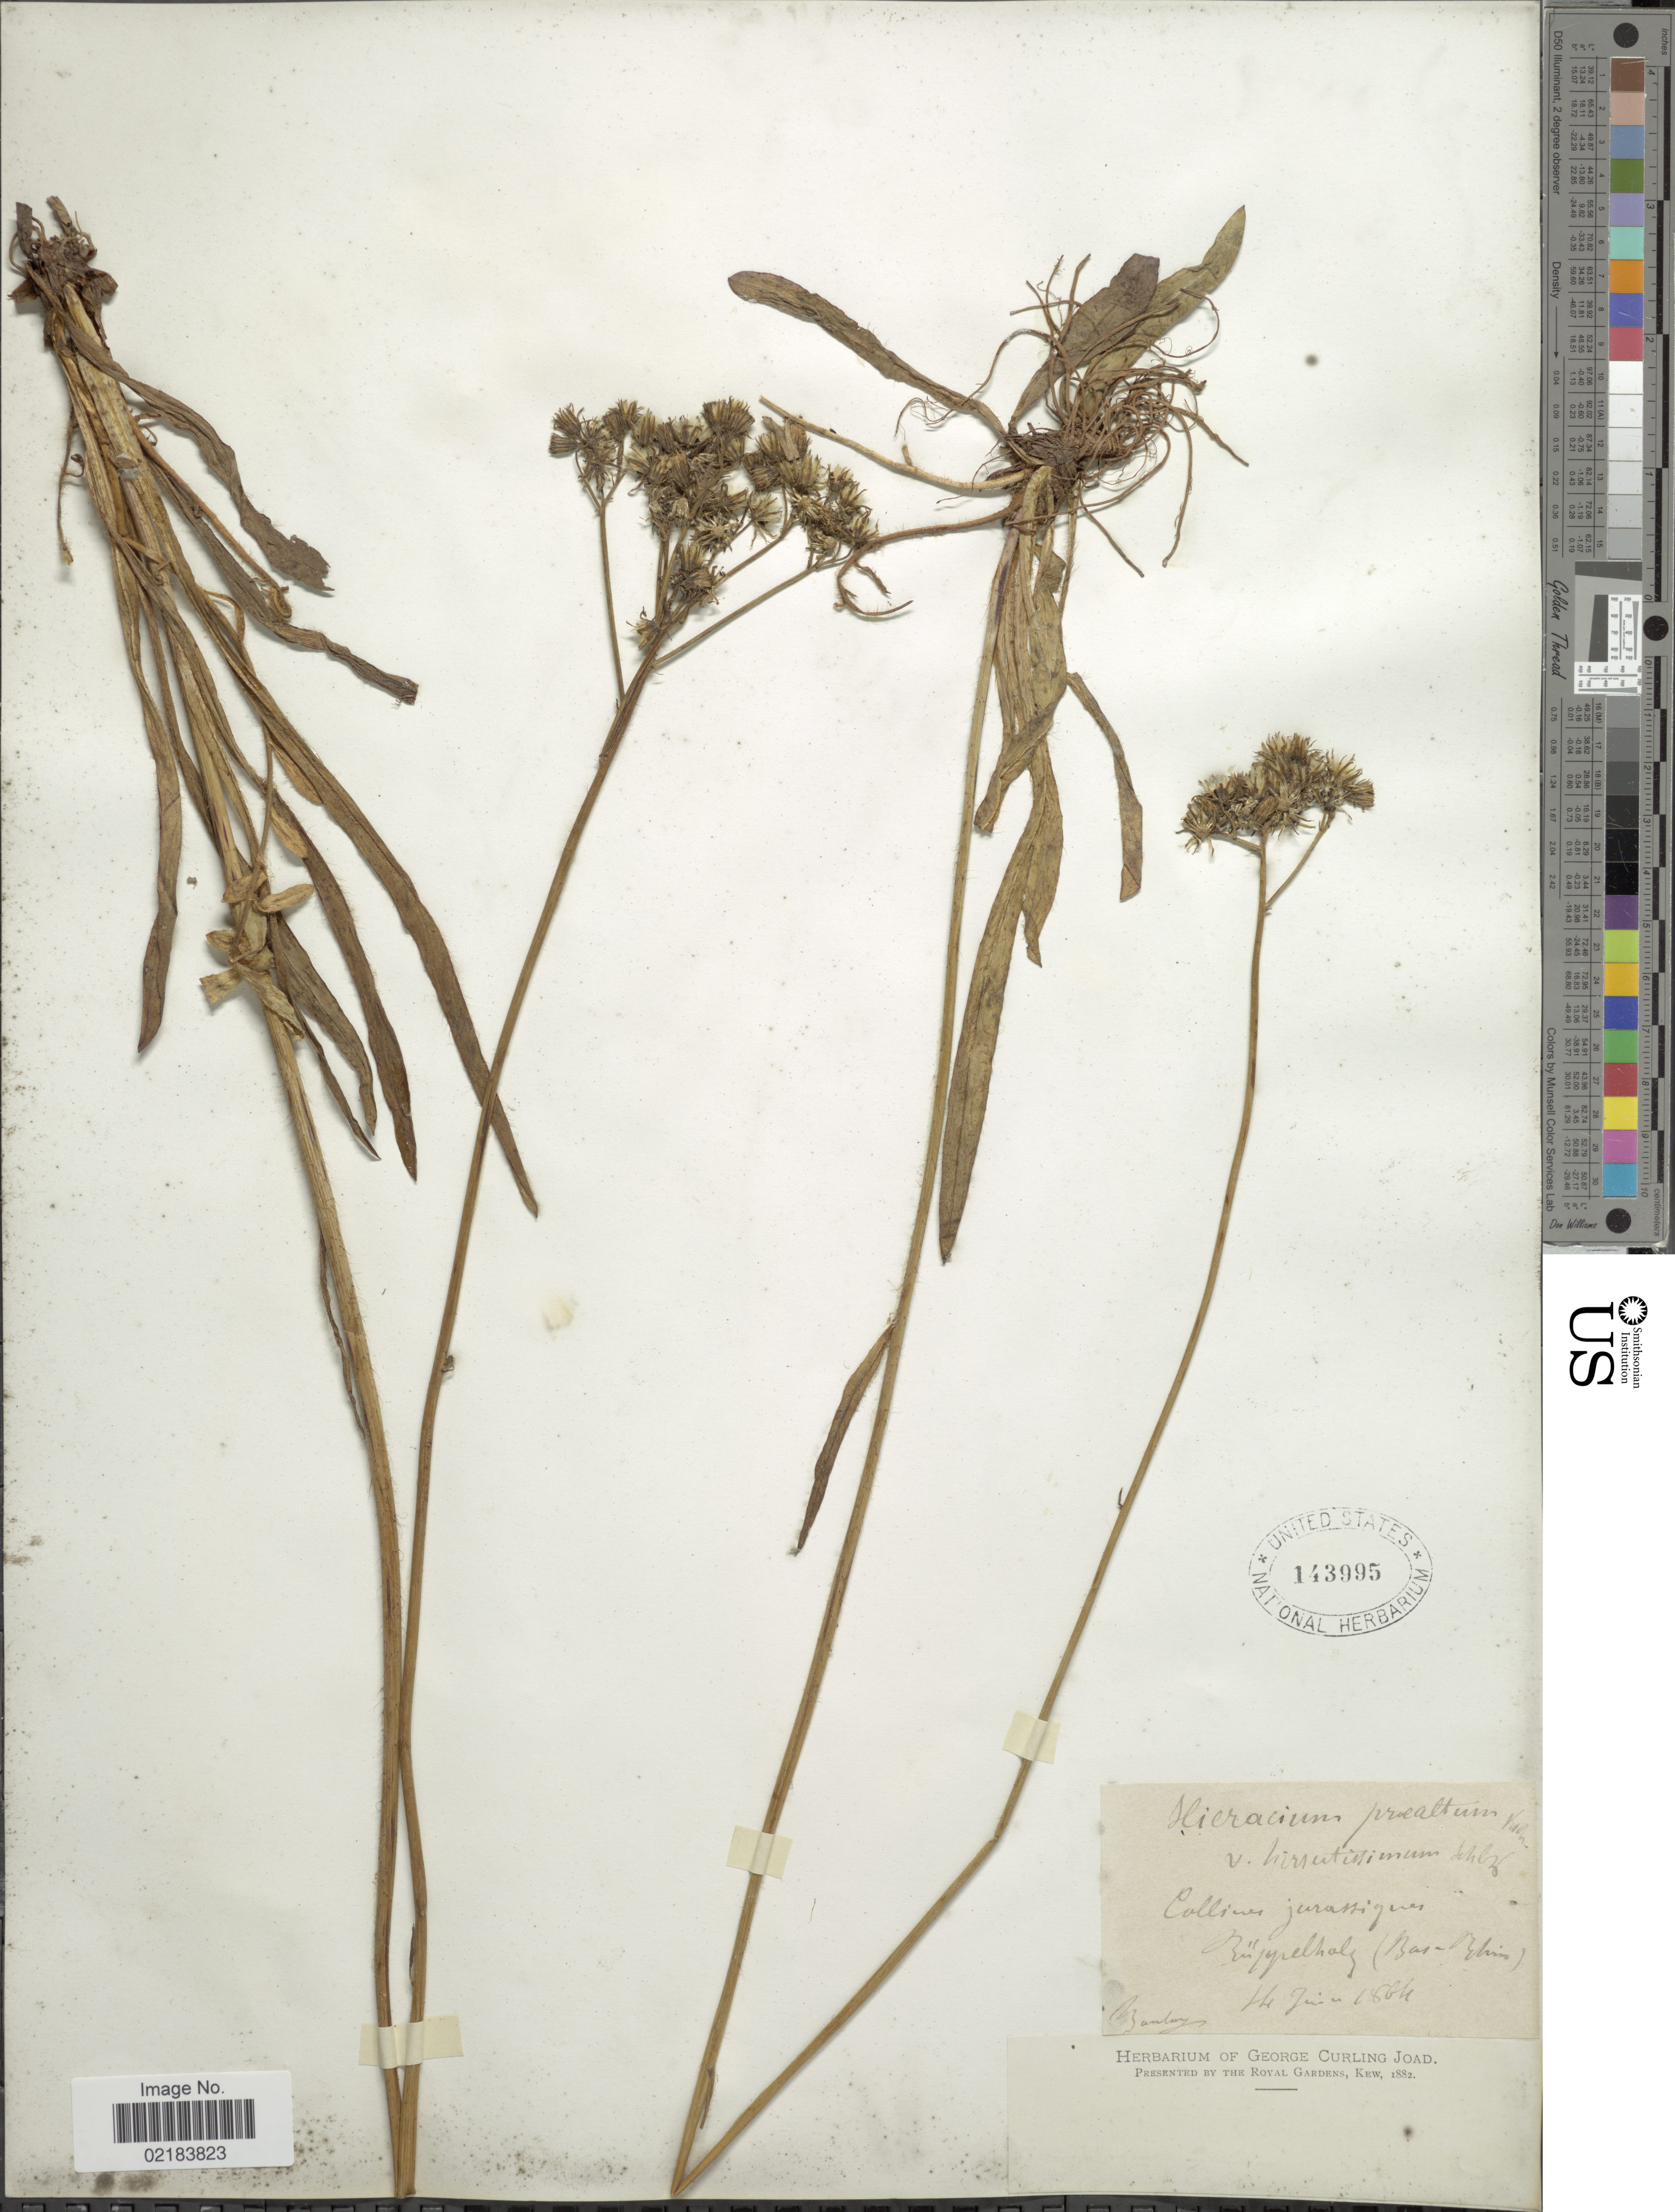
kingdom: Plantae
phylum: Tracheophyta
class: Magnoliopsida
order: Asterales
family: Asteraceae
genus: Pilosella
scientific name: Pilosella piloselloides subsp. praealta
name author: (Gochnat) S. Bräut. & Greuter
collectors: -- Brandegee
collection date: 1864-06-14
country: France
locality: Collines jurassiques, Rüjyelholz (Bas-Rhin)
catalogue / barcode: US 143995